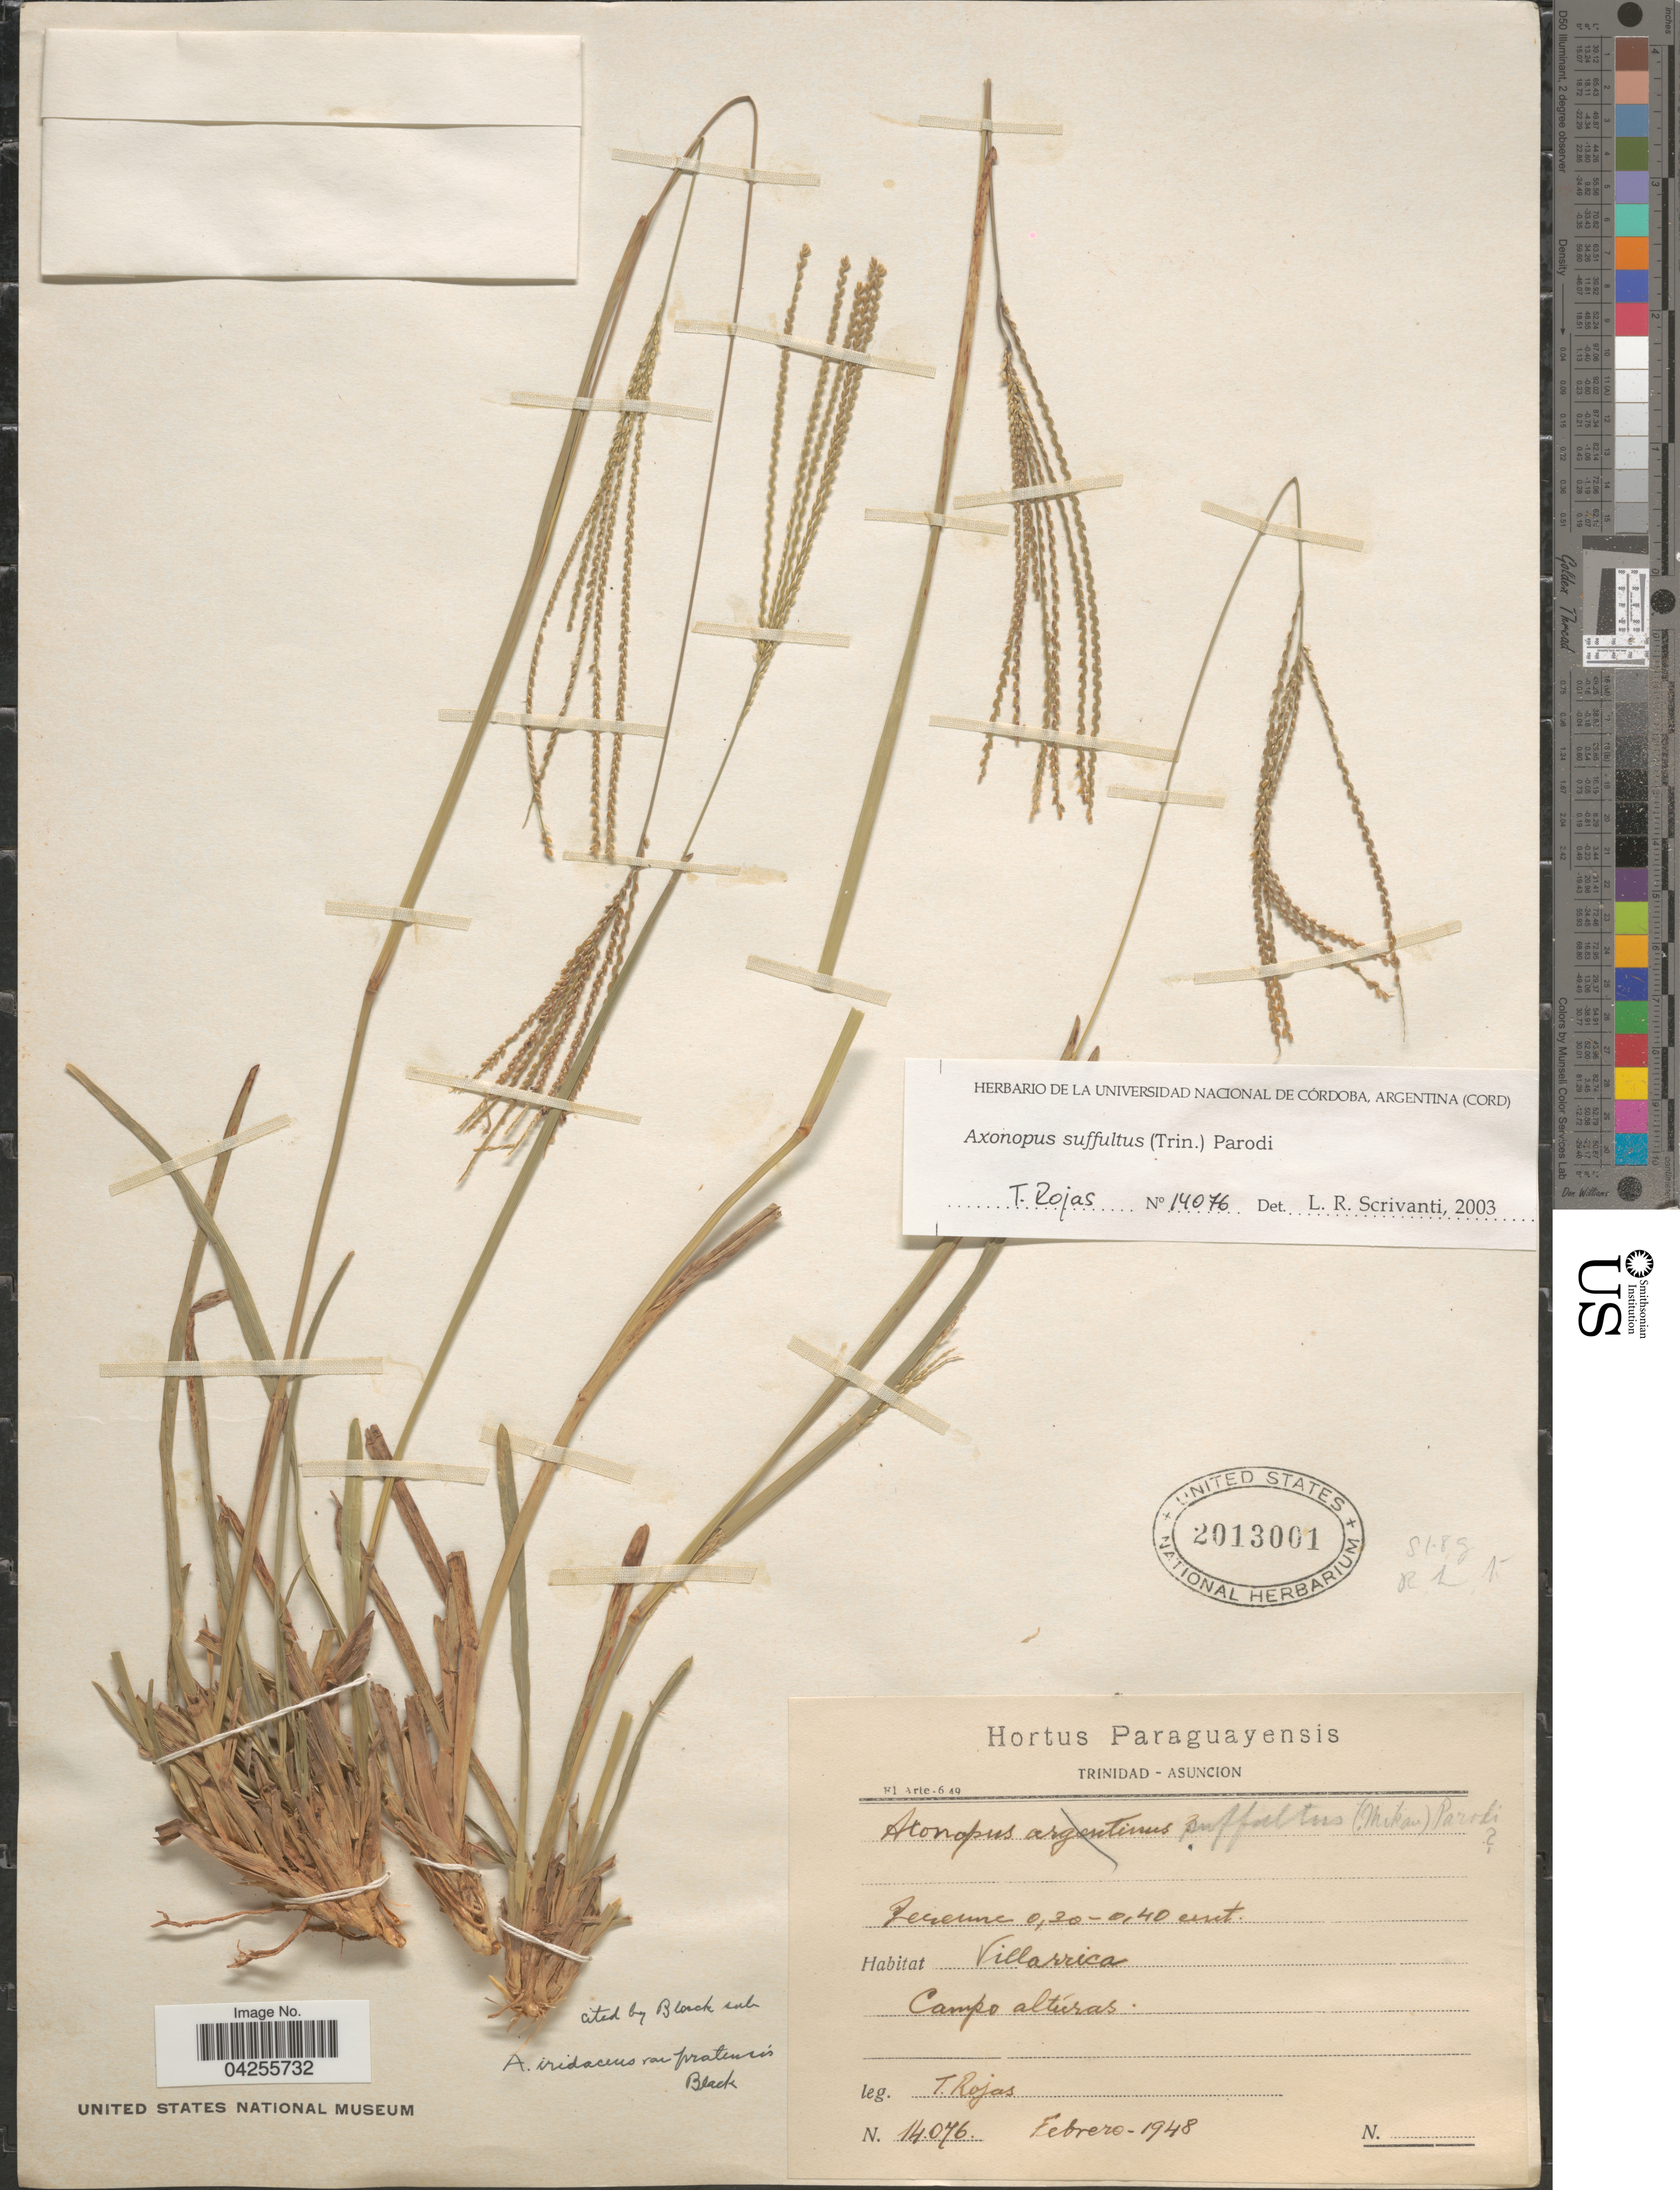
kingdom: Plantae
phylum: Tracheophyta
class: Liliopsida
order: Poales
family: Poaceae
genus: Axonopus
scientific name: Axonopus suffultus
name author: (Nees) Kuhlm.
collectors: T. Rojas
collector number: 14076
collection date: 1948-02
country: Paraguay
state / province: Asuncion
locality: Villarrica. Campo altúras.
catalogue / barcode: US 2013001